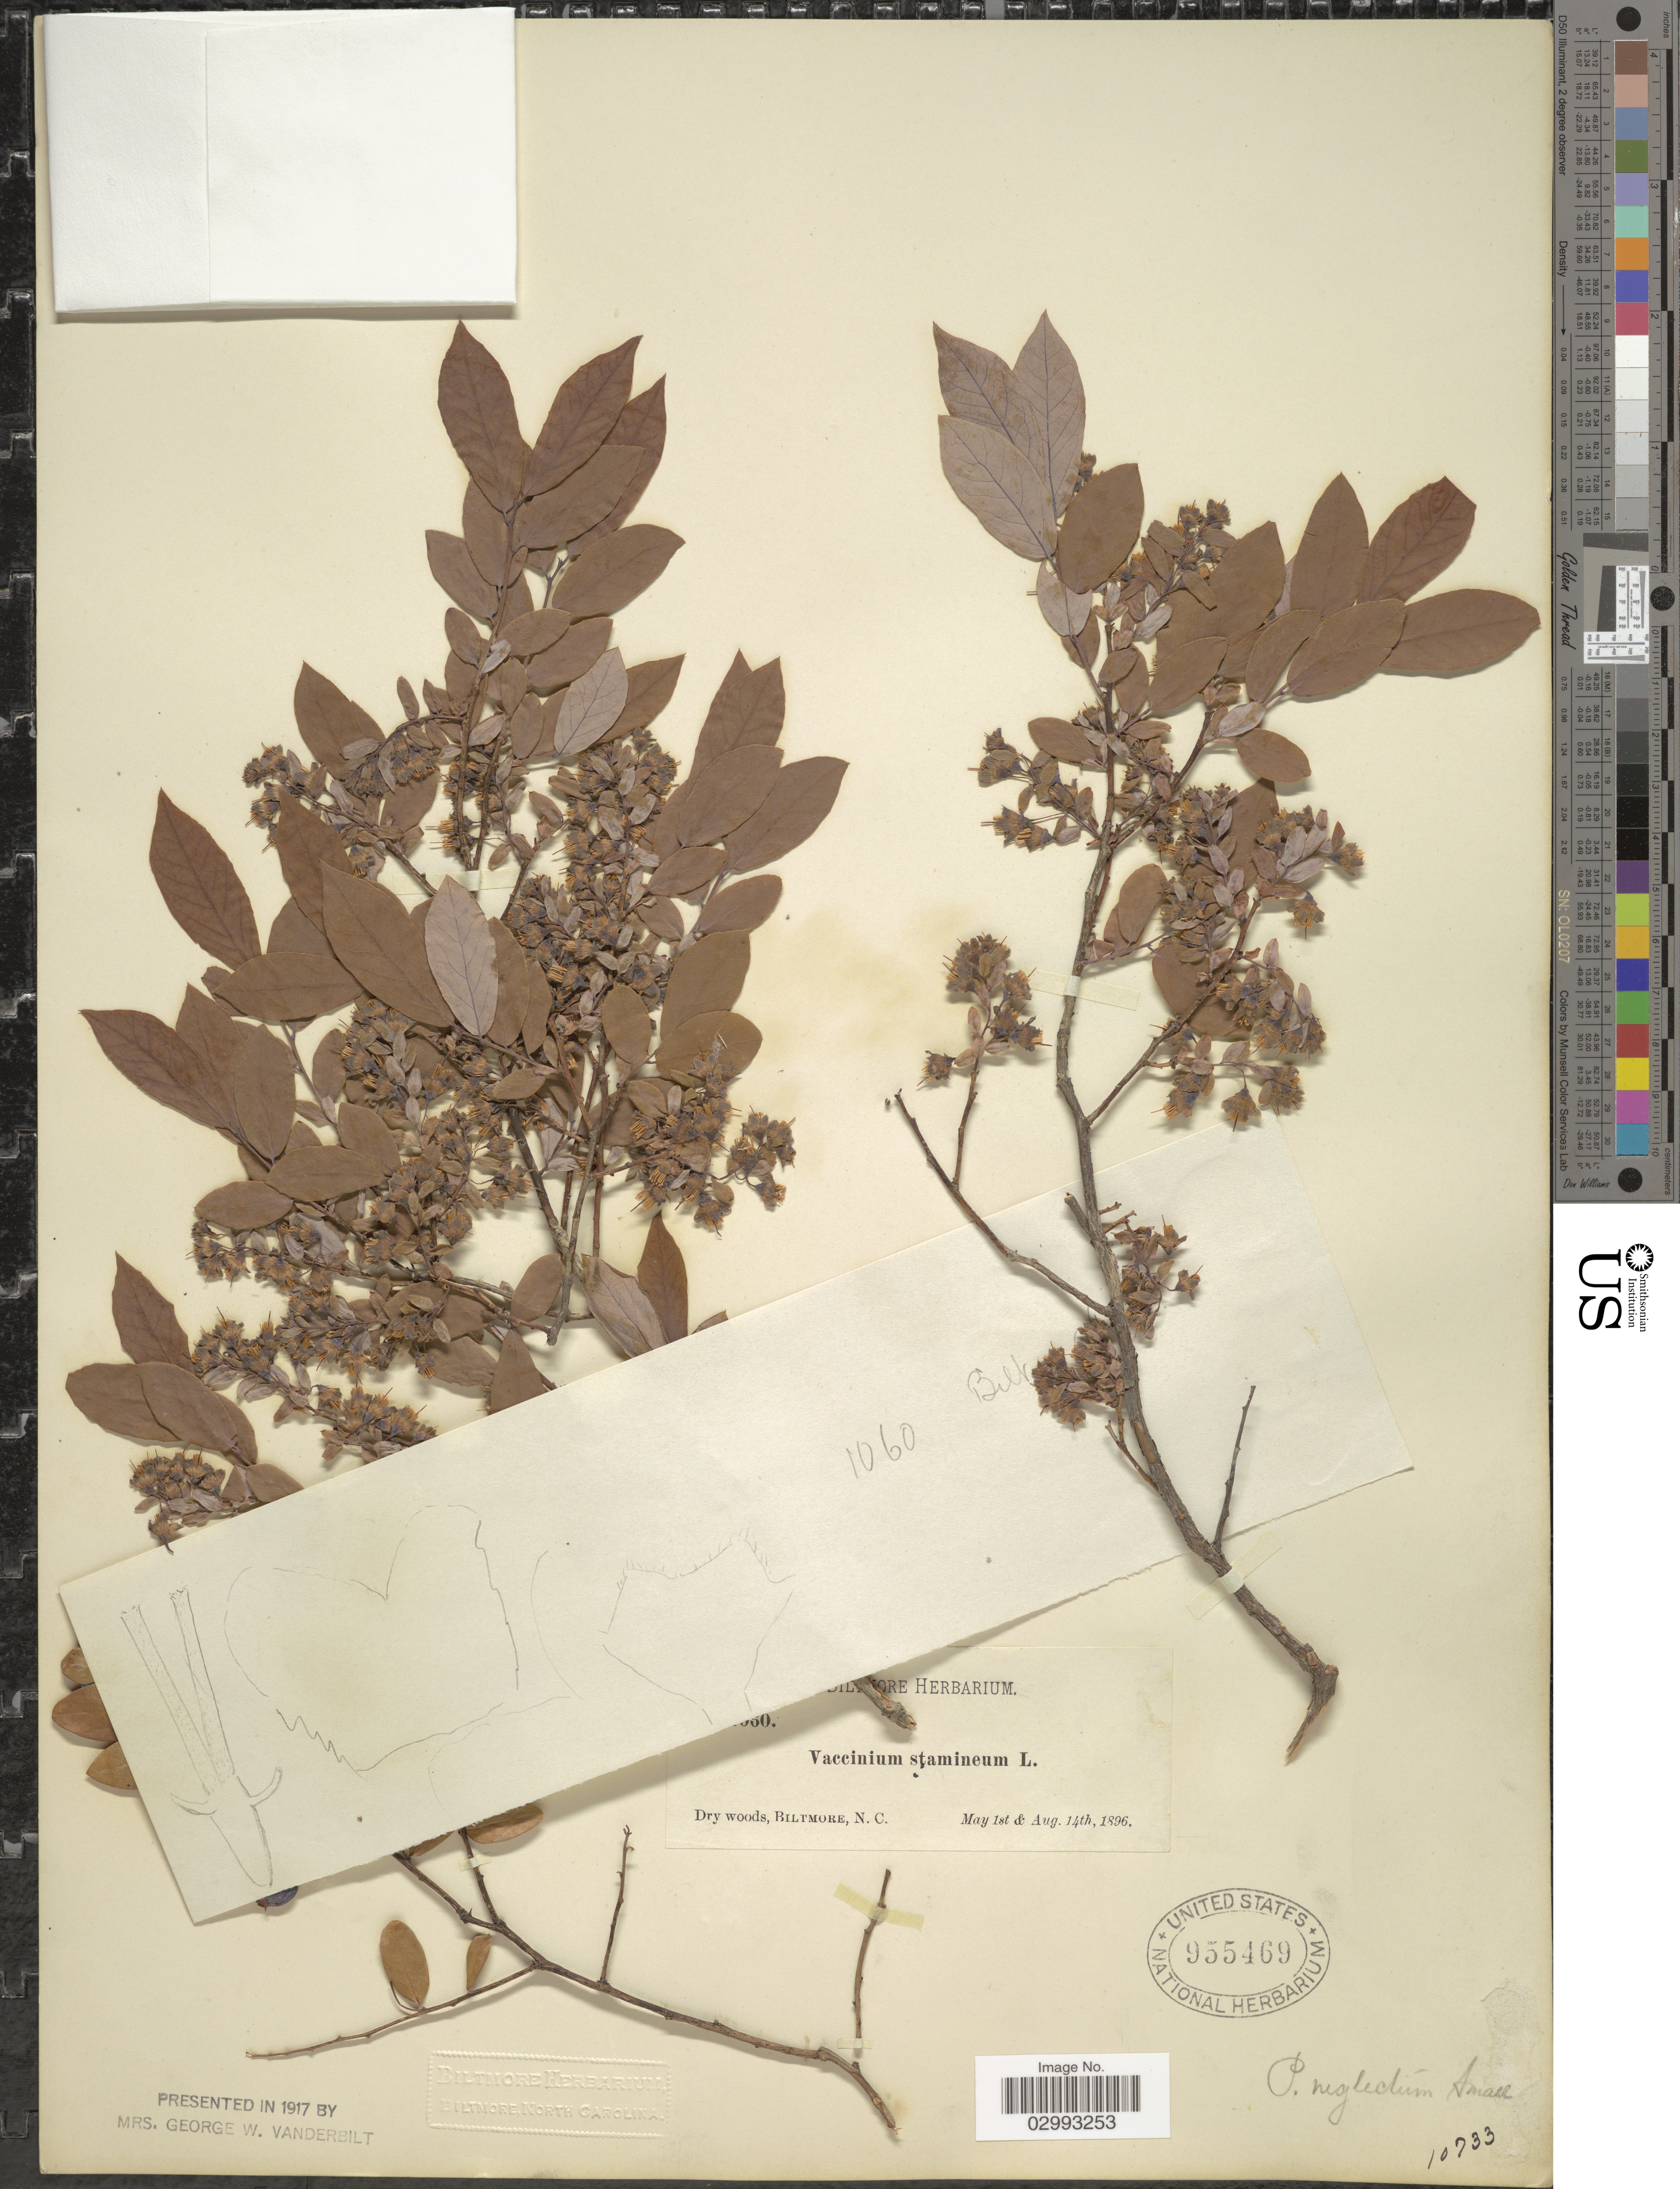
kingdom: Plantae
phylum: Tracheophyta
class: Magnoliopsida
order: Ericales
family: Ericaceae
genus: Polycodium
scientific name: Polycodium neglectum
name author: Small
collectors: ex herb. Biltmore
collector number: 1060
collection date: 1896-05-01/1896-08-14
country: United States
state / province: North Carolina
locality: Biltmore.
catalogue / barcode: US 955469